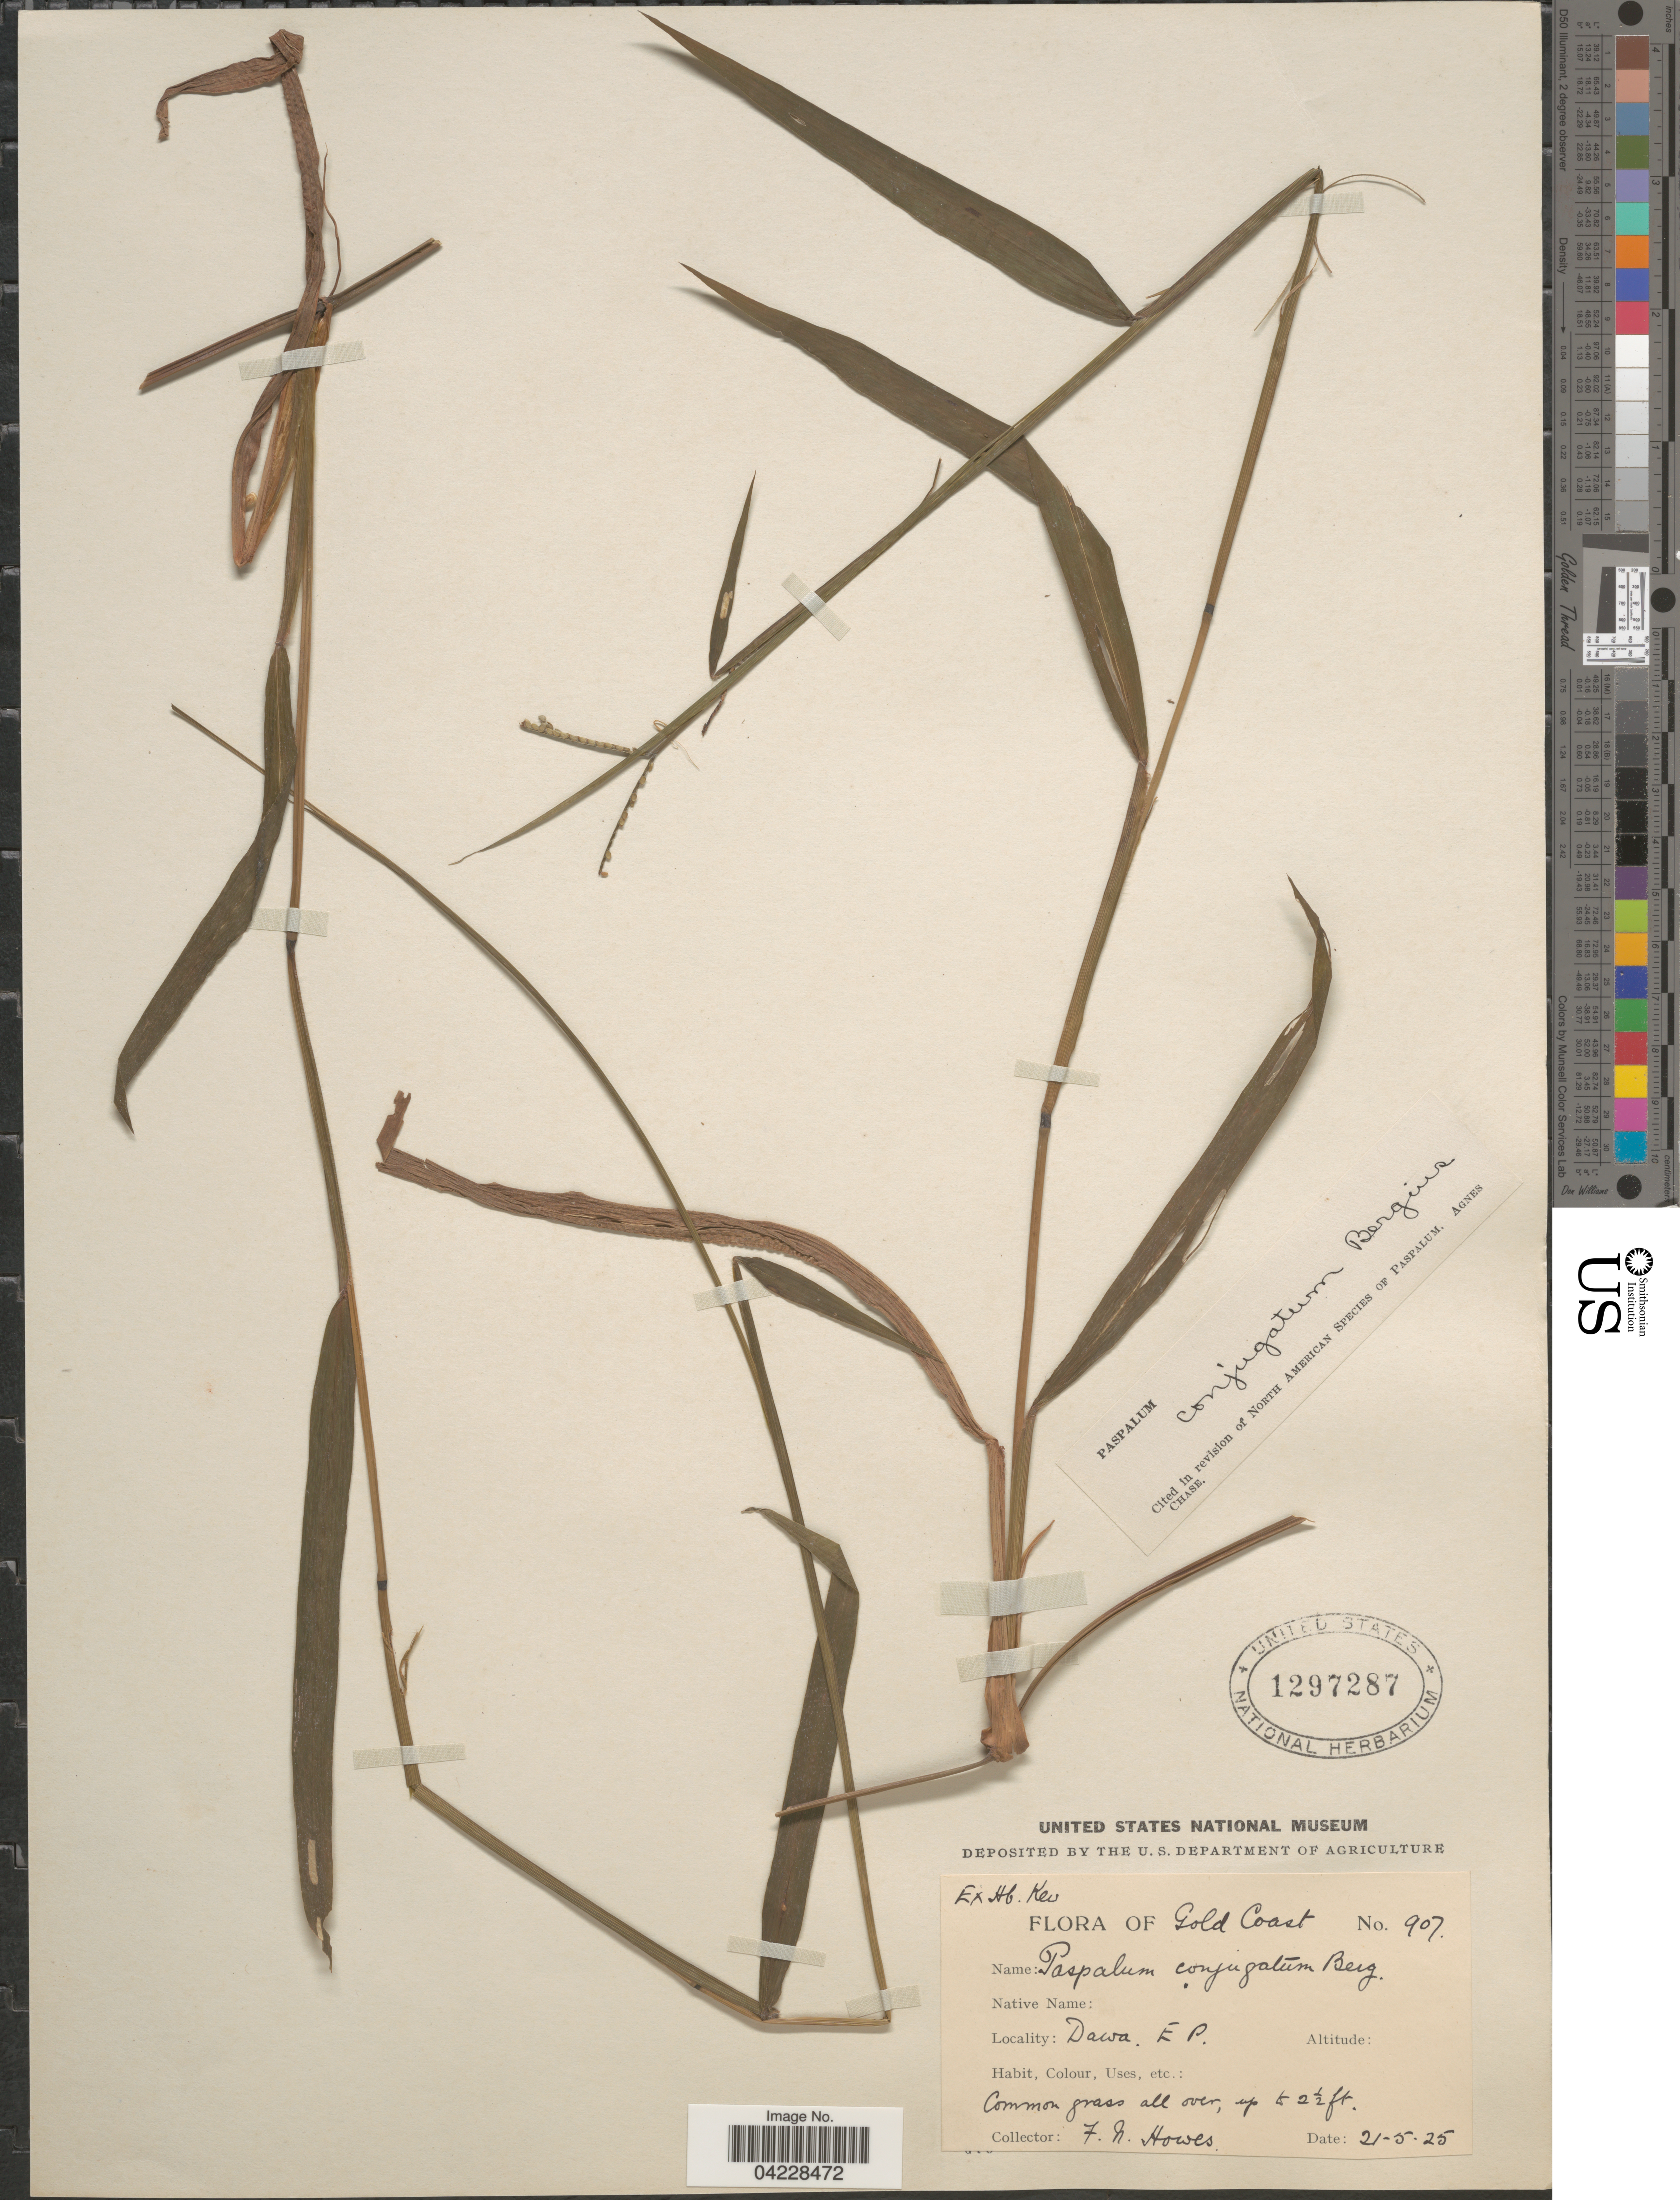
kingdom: Plantae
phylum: Tracheophyta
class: Liliopsida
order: Poales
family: Poaceae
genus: Paspalum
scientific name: Paspalum conjugatum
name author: P.J. Bergius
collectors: F. Howes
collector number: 907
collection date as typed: Transcribed d/m/y: 21/5/25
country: Ghana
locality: Gold Coast. Dawa. EP.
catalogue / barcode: US 1297287